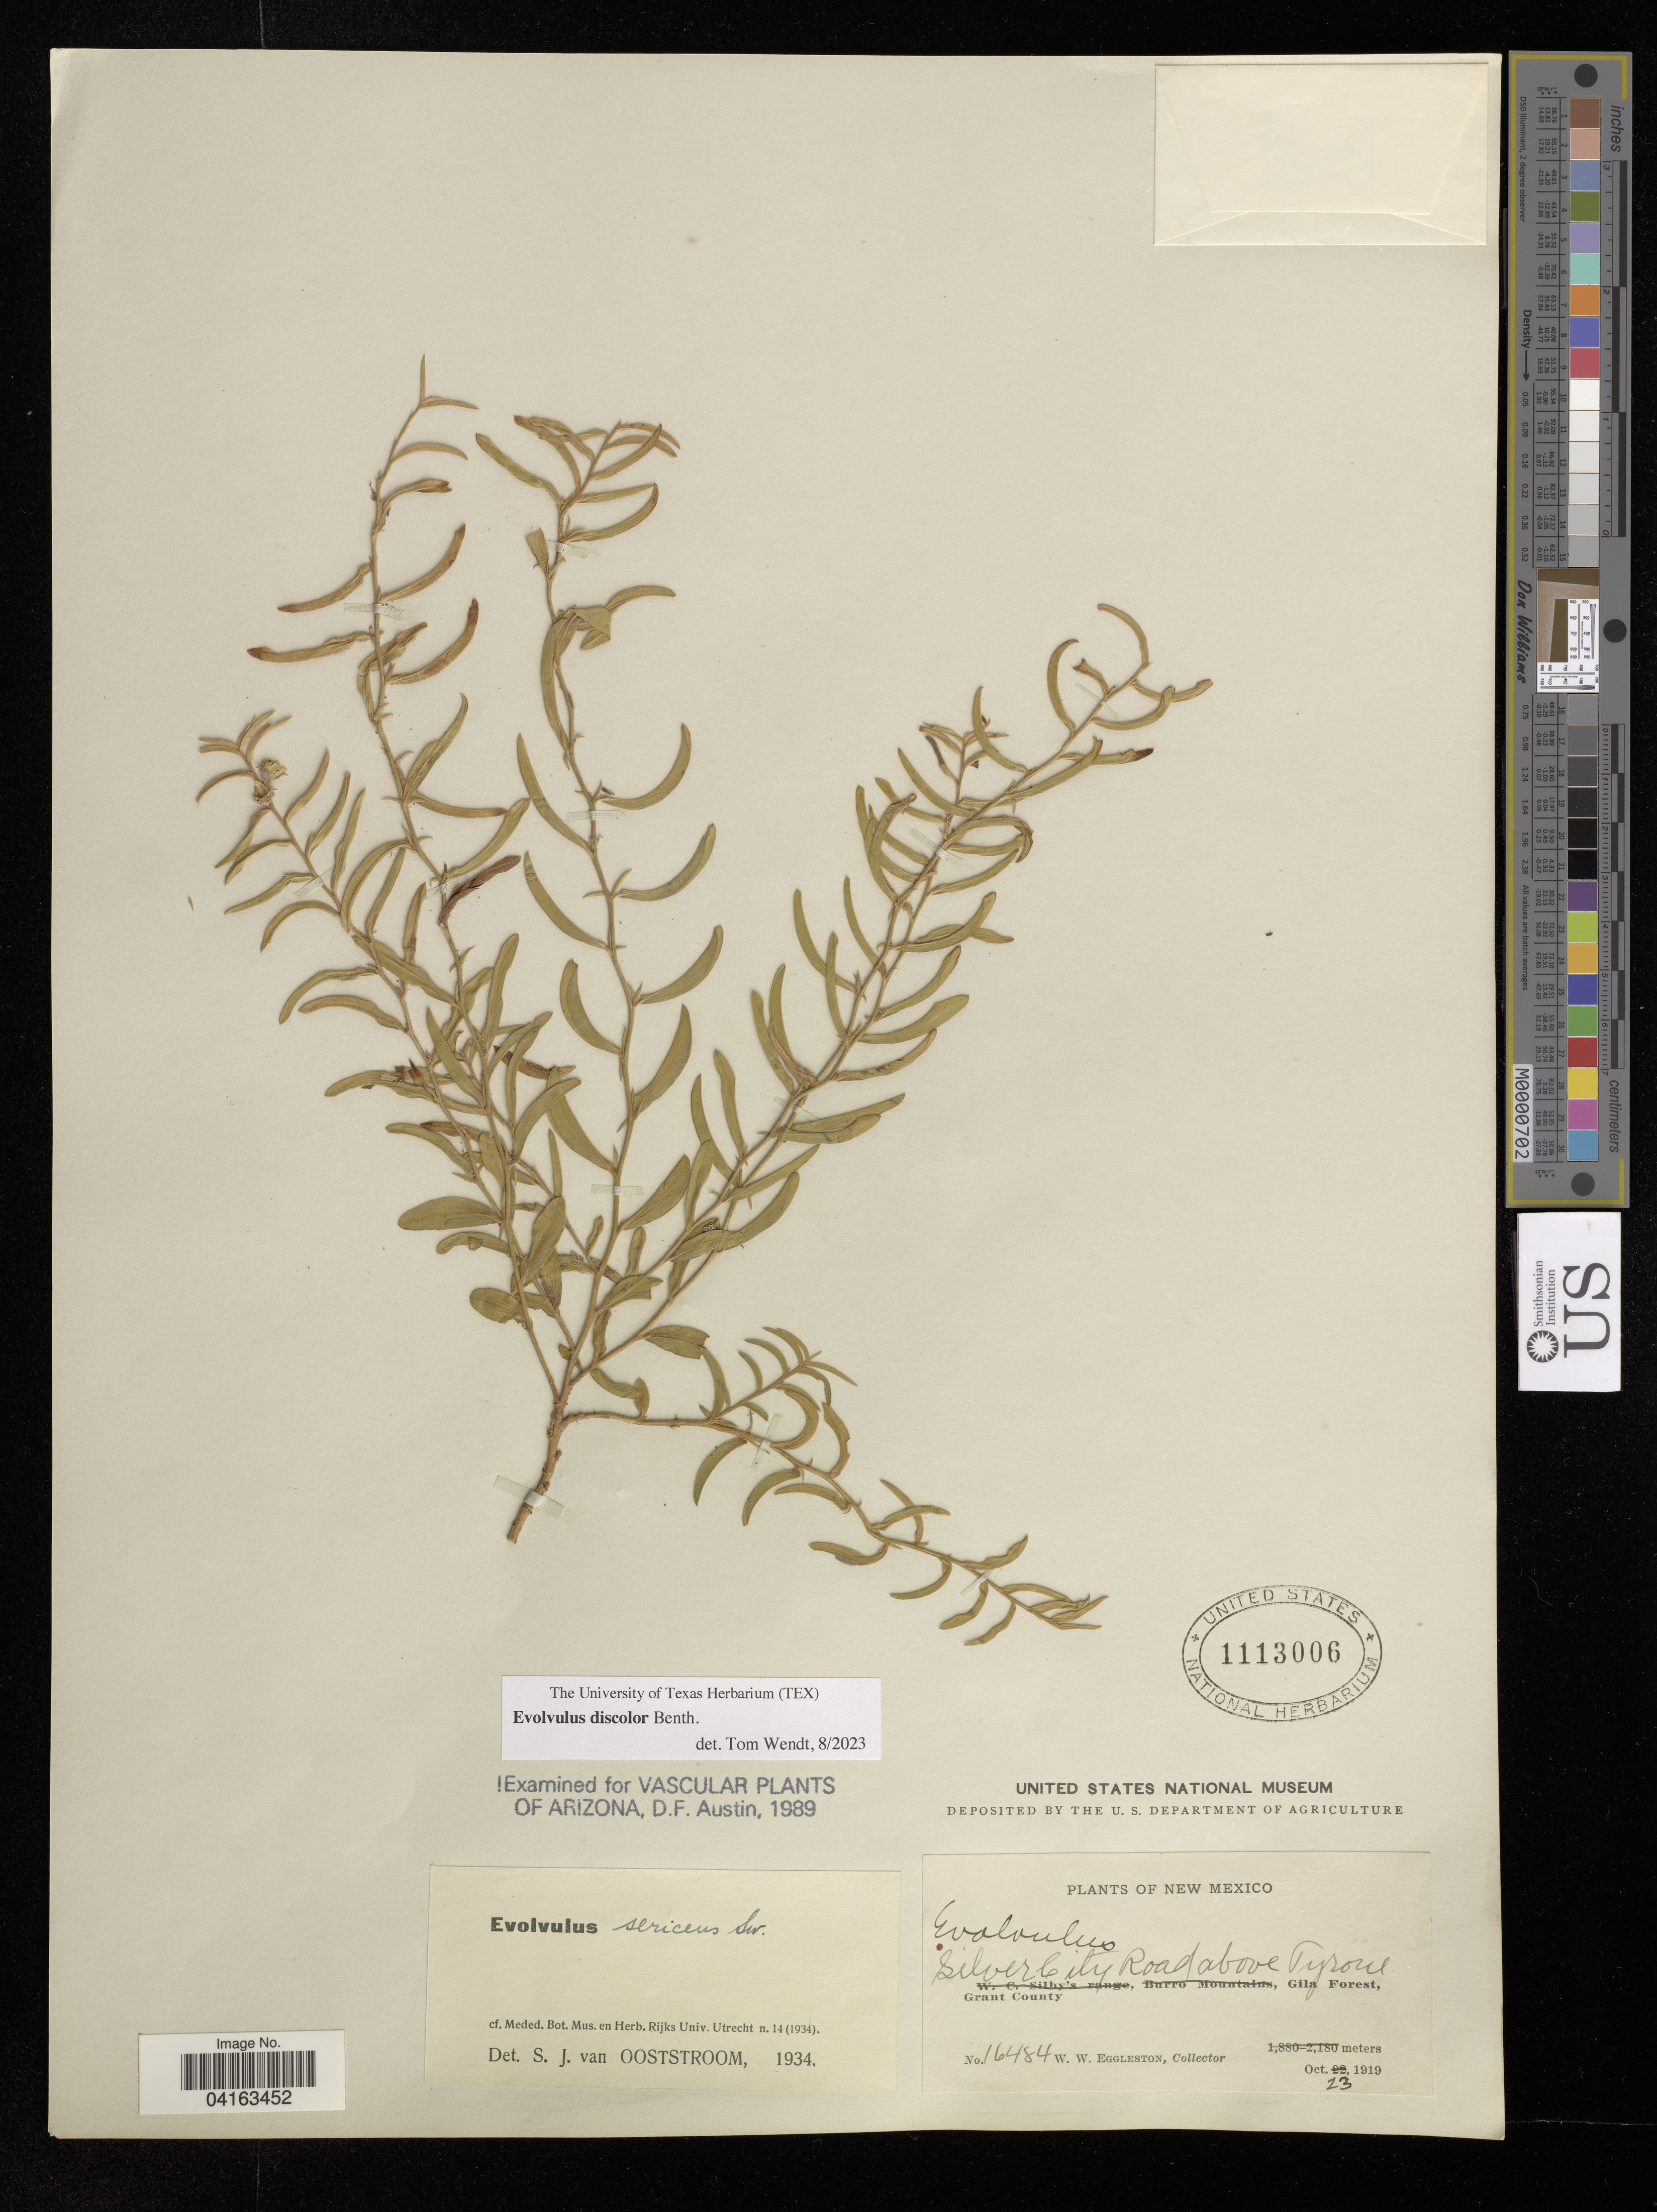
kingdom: Plantae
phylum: Tracheophyta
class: Magnoliopsida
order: Solanales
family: Convolvulaceae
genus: Evolvulus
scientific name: Evolvulus discolor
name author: Benth.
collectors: W. W. Eggleston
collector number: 16484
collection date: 1919-10-23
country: United States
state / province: New Mexico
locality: Silver City Road above Tyrone, Gila Forest, Grant County.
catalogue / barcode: US 1113006